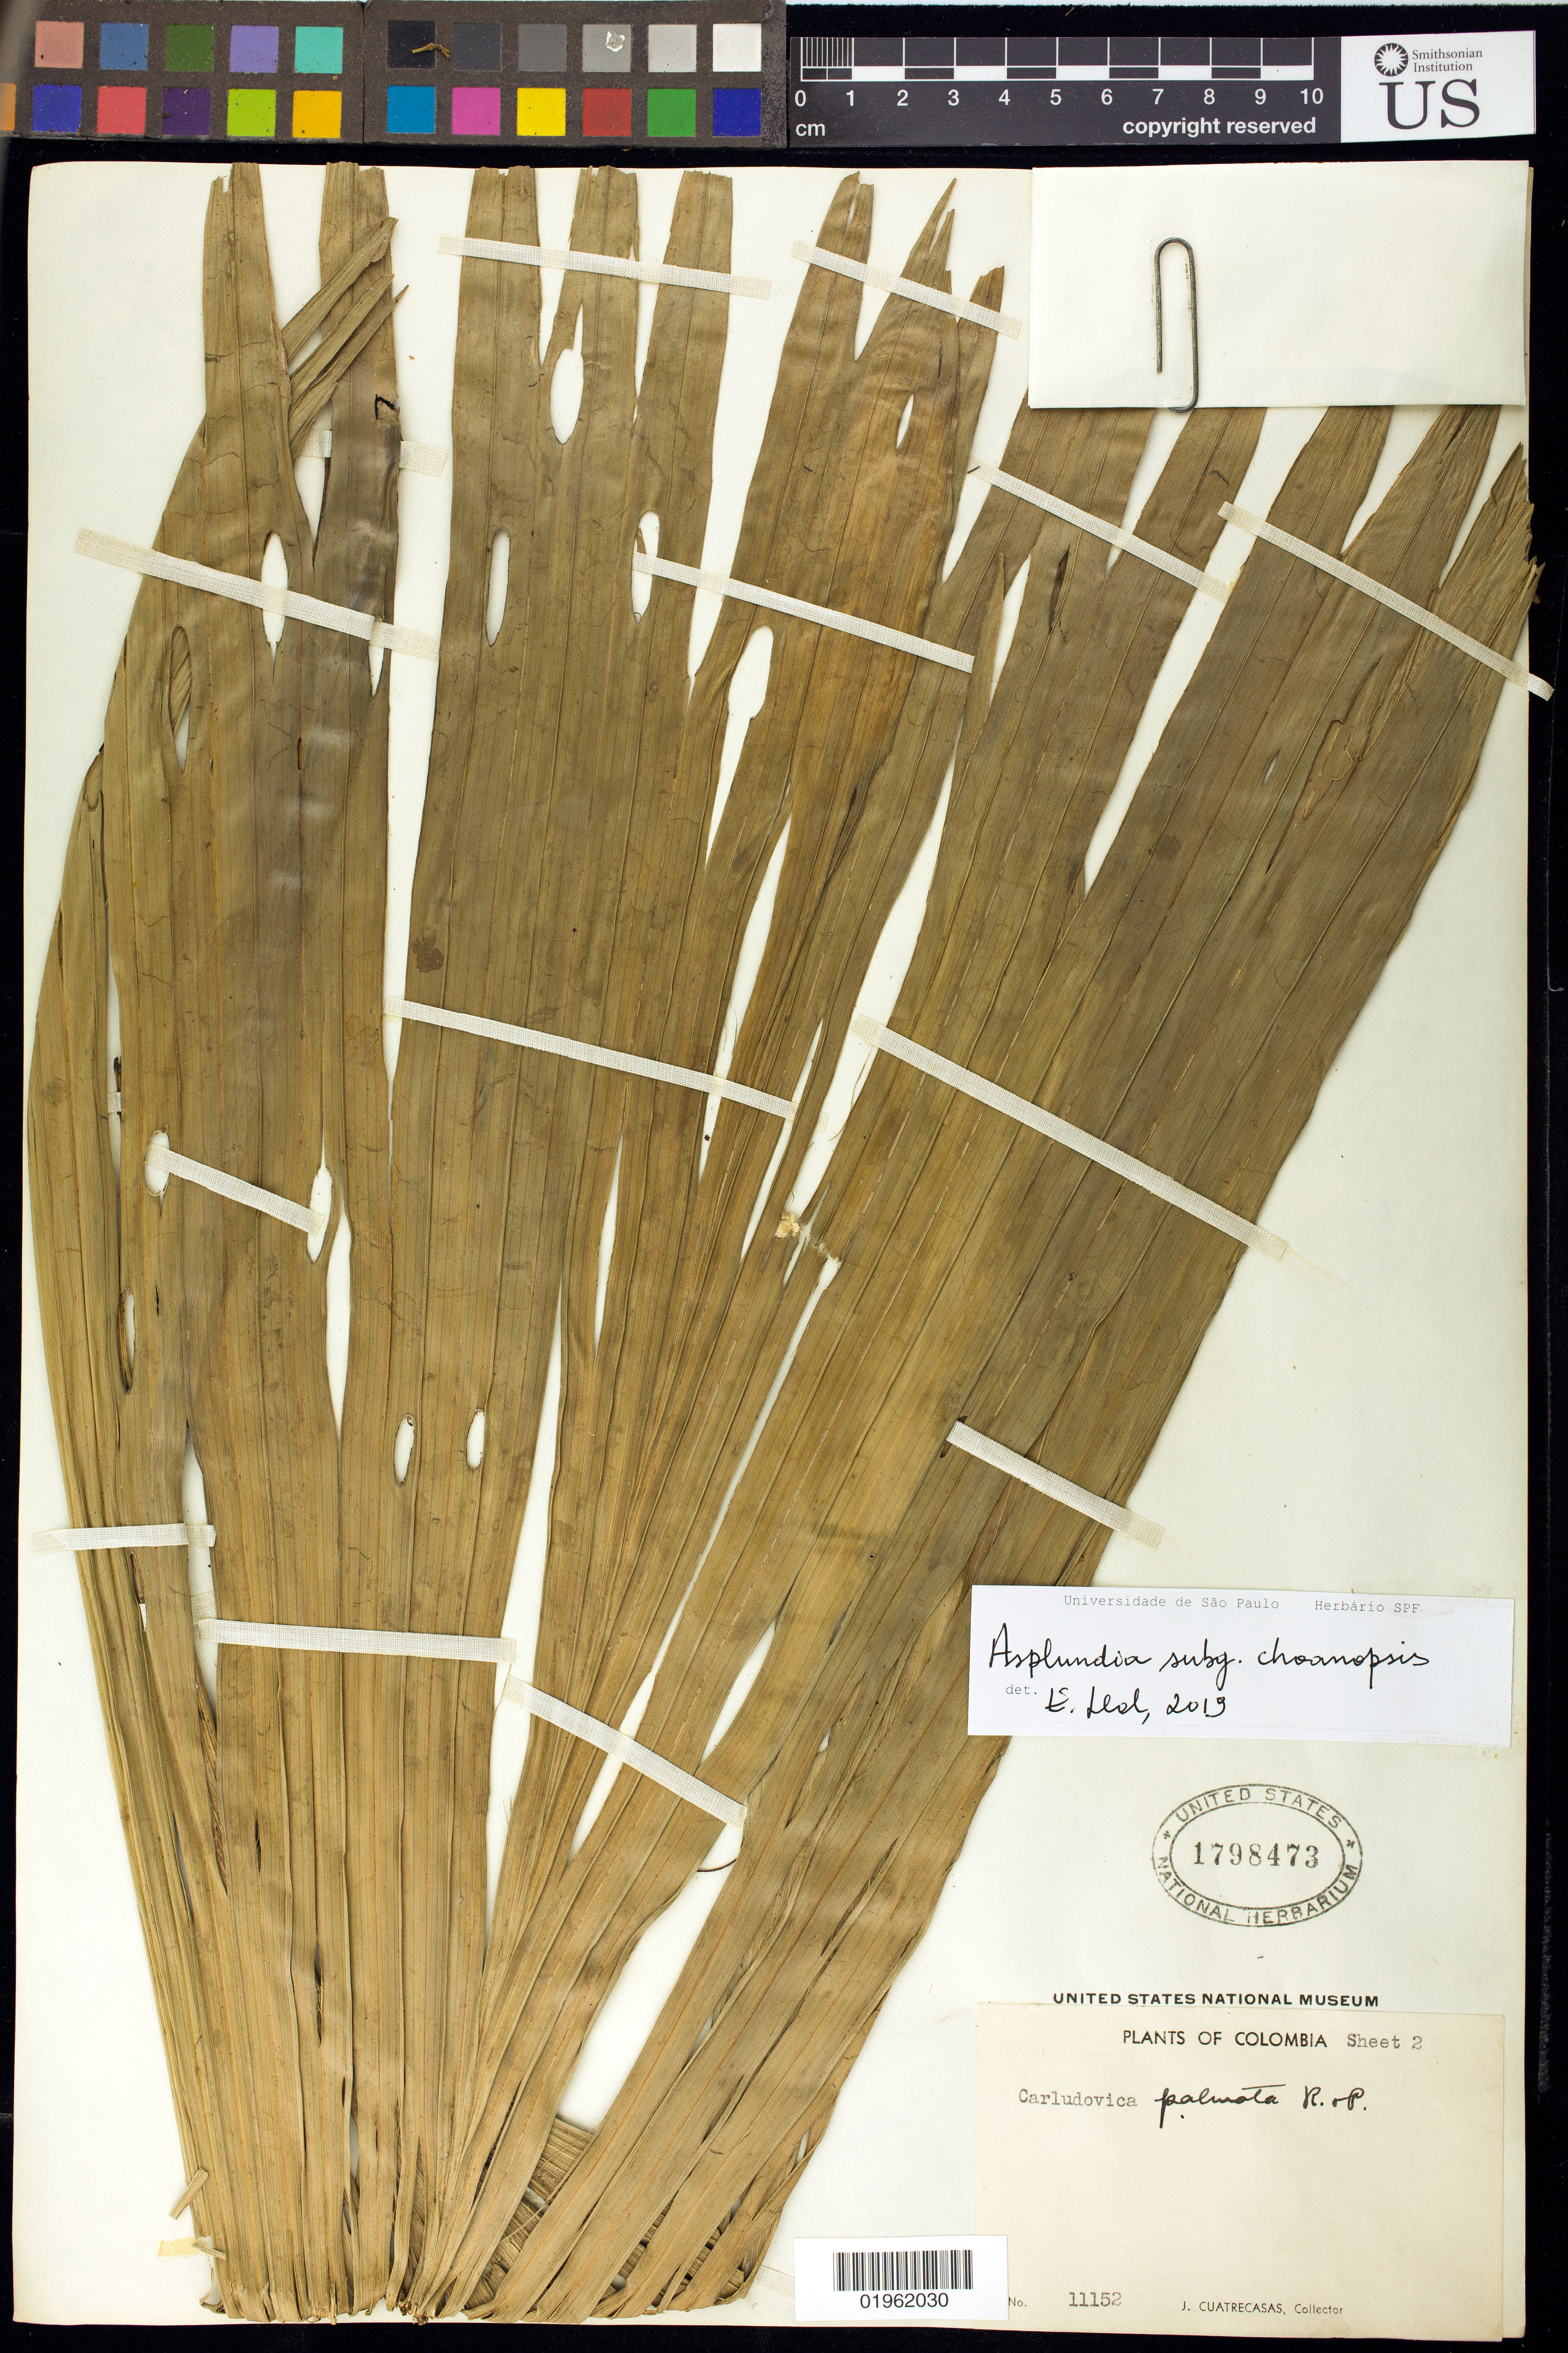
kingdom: Plantae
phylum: Tracheophyta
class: Liliopsida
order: Pandanales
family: Cyclanthaceae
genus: Asplundia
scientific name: Asplundia (Choanopsis) sp.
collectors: J. Cuatrecasas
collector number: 11152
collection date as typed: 18 Dec 1940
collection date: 1940-12-18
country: Colombia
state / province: Putumayo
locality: Selva Higrofila entre Quebradade La Hormiga y San Antonia del Guamues.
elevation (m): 330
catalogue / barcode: US 1798473